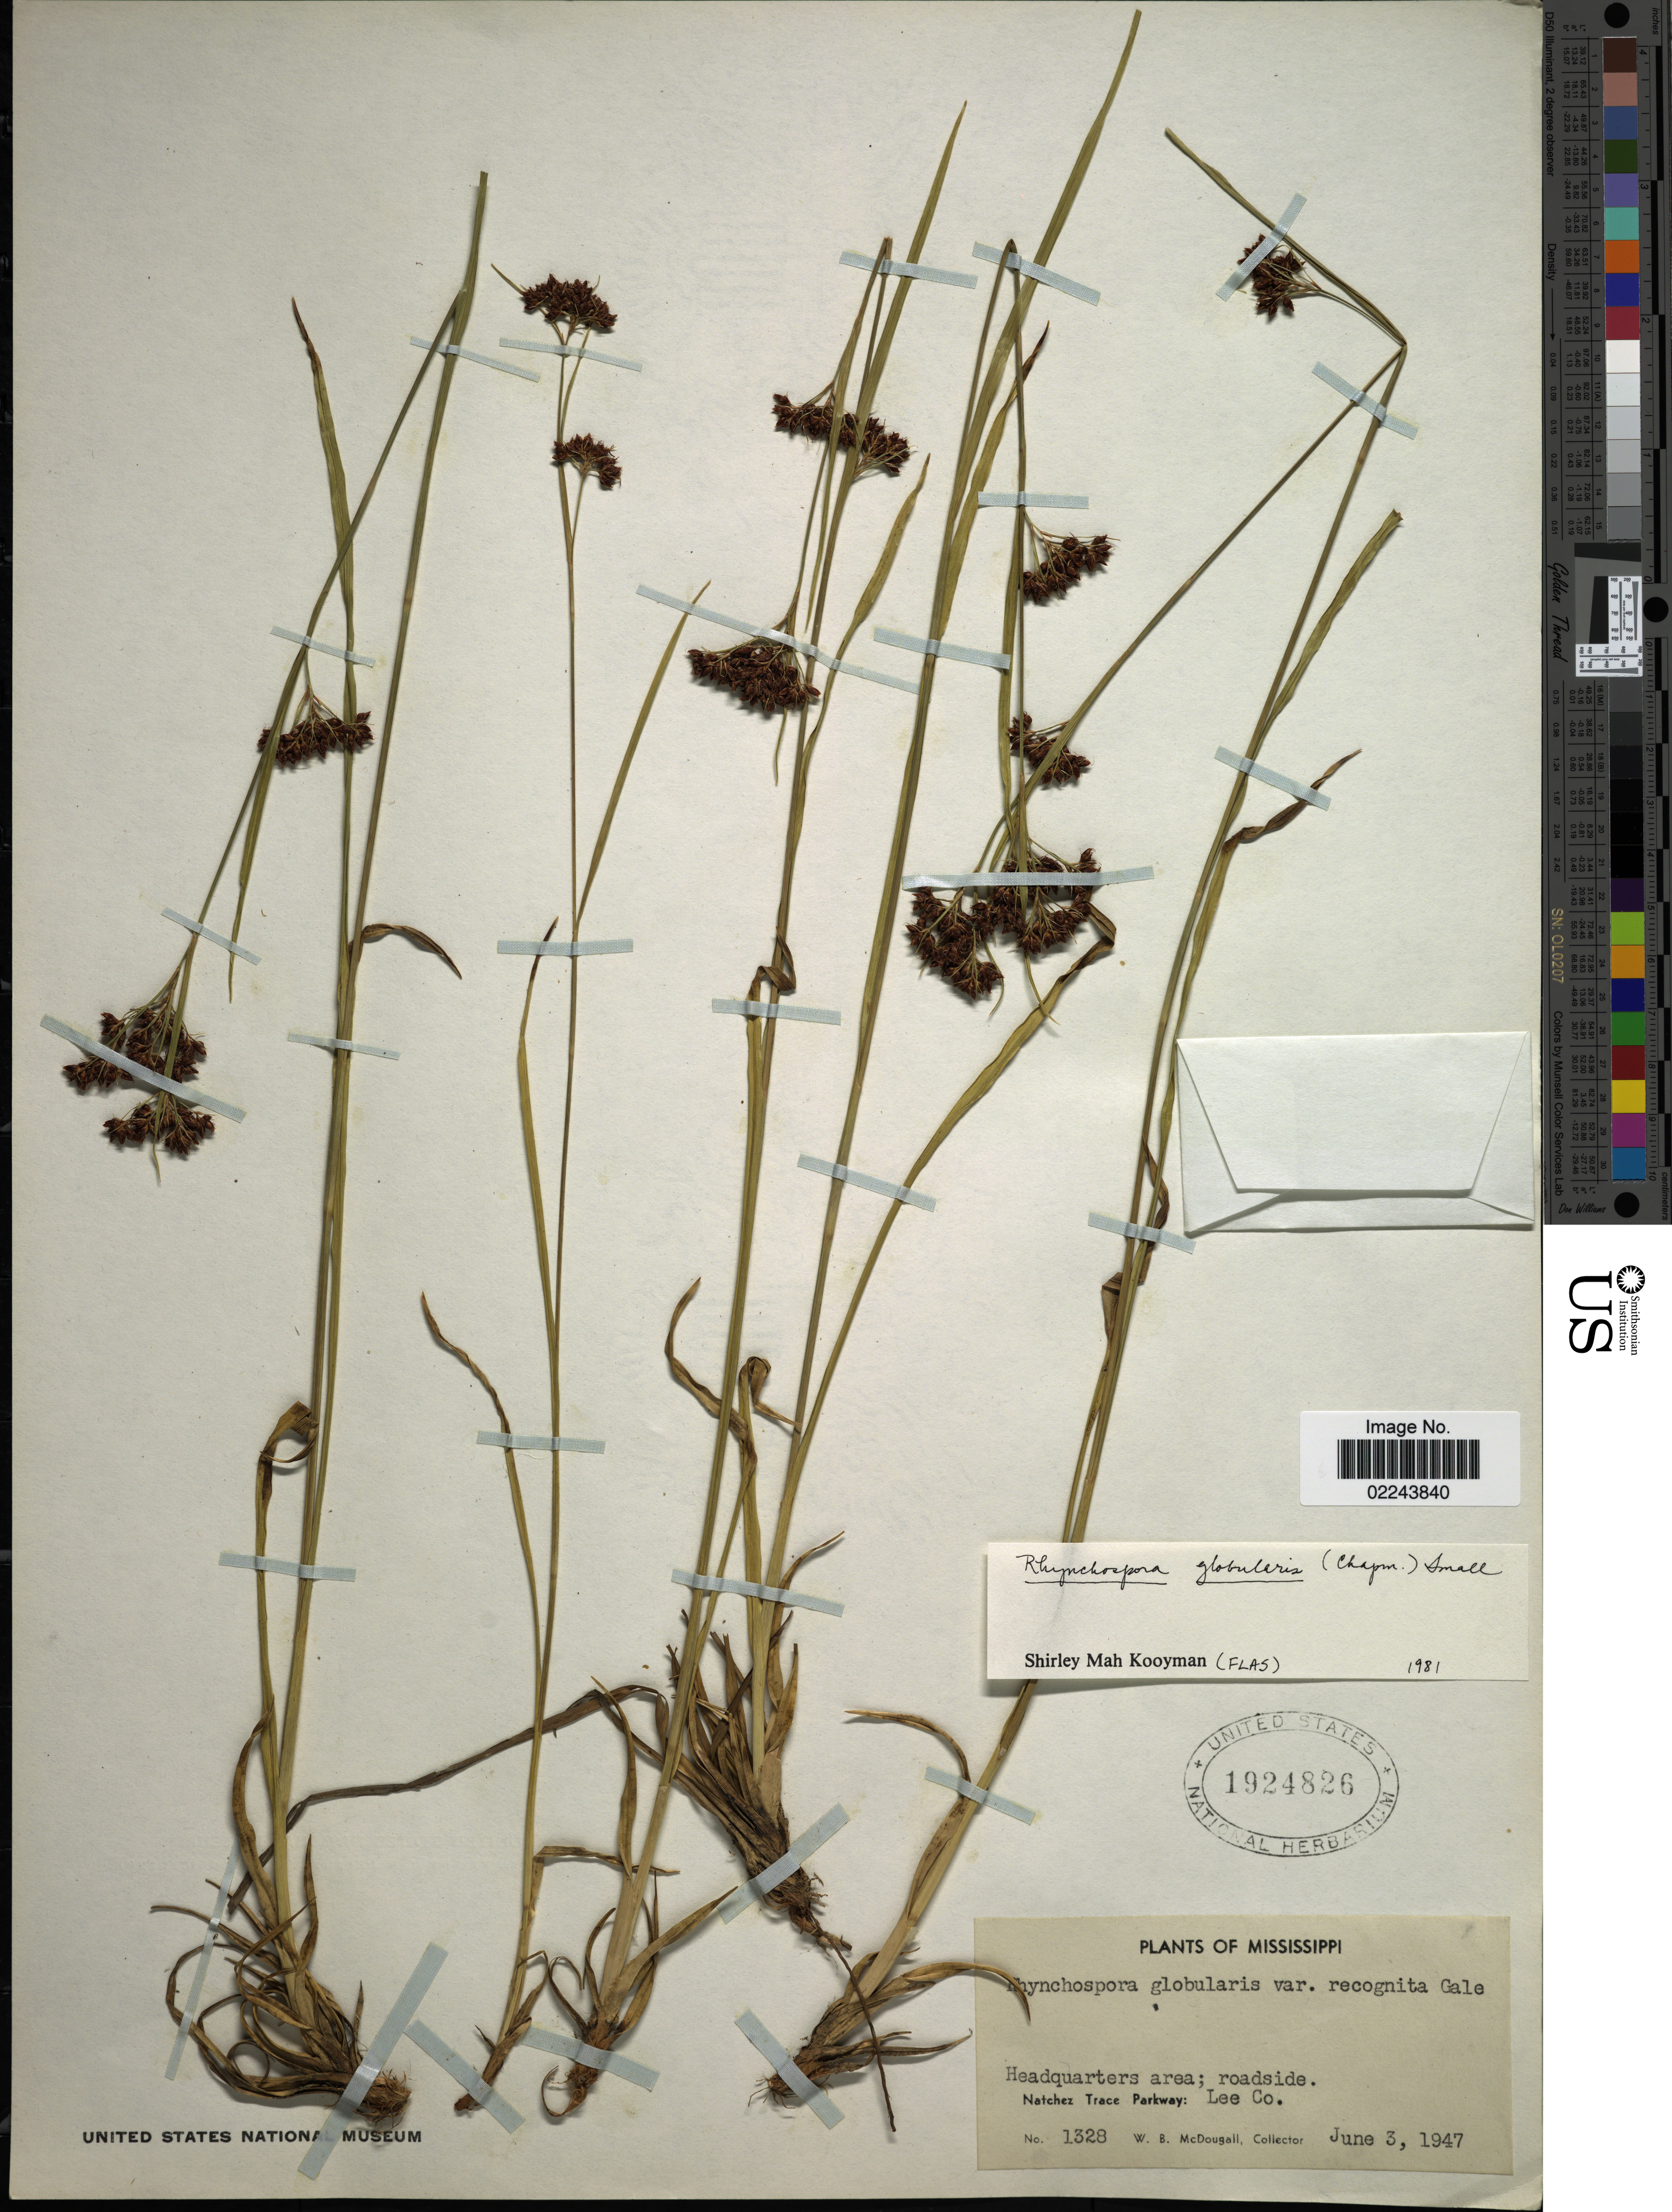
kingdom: Plantae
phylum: Tracheophyta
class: Liliopsida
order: Poales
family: Cyperaceae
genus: Rhynchospora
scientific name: Rhynchospora globularis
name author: (Chapm.) Small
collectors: W. B. McDougall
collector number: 1328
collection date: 1947-06-03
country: United States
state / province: Mississippi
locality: Headquarters area, Natchez Trace Parkway, Lee Co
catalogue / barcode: US 1924826